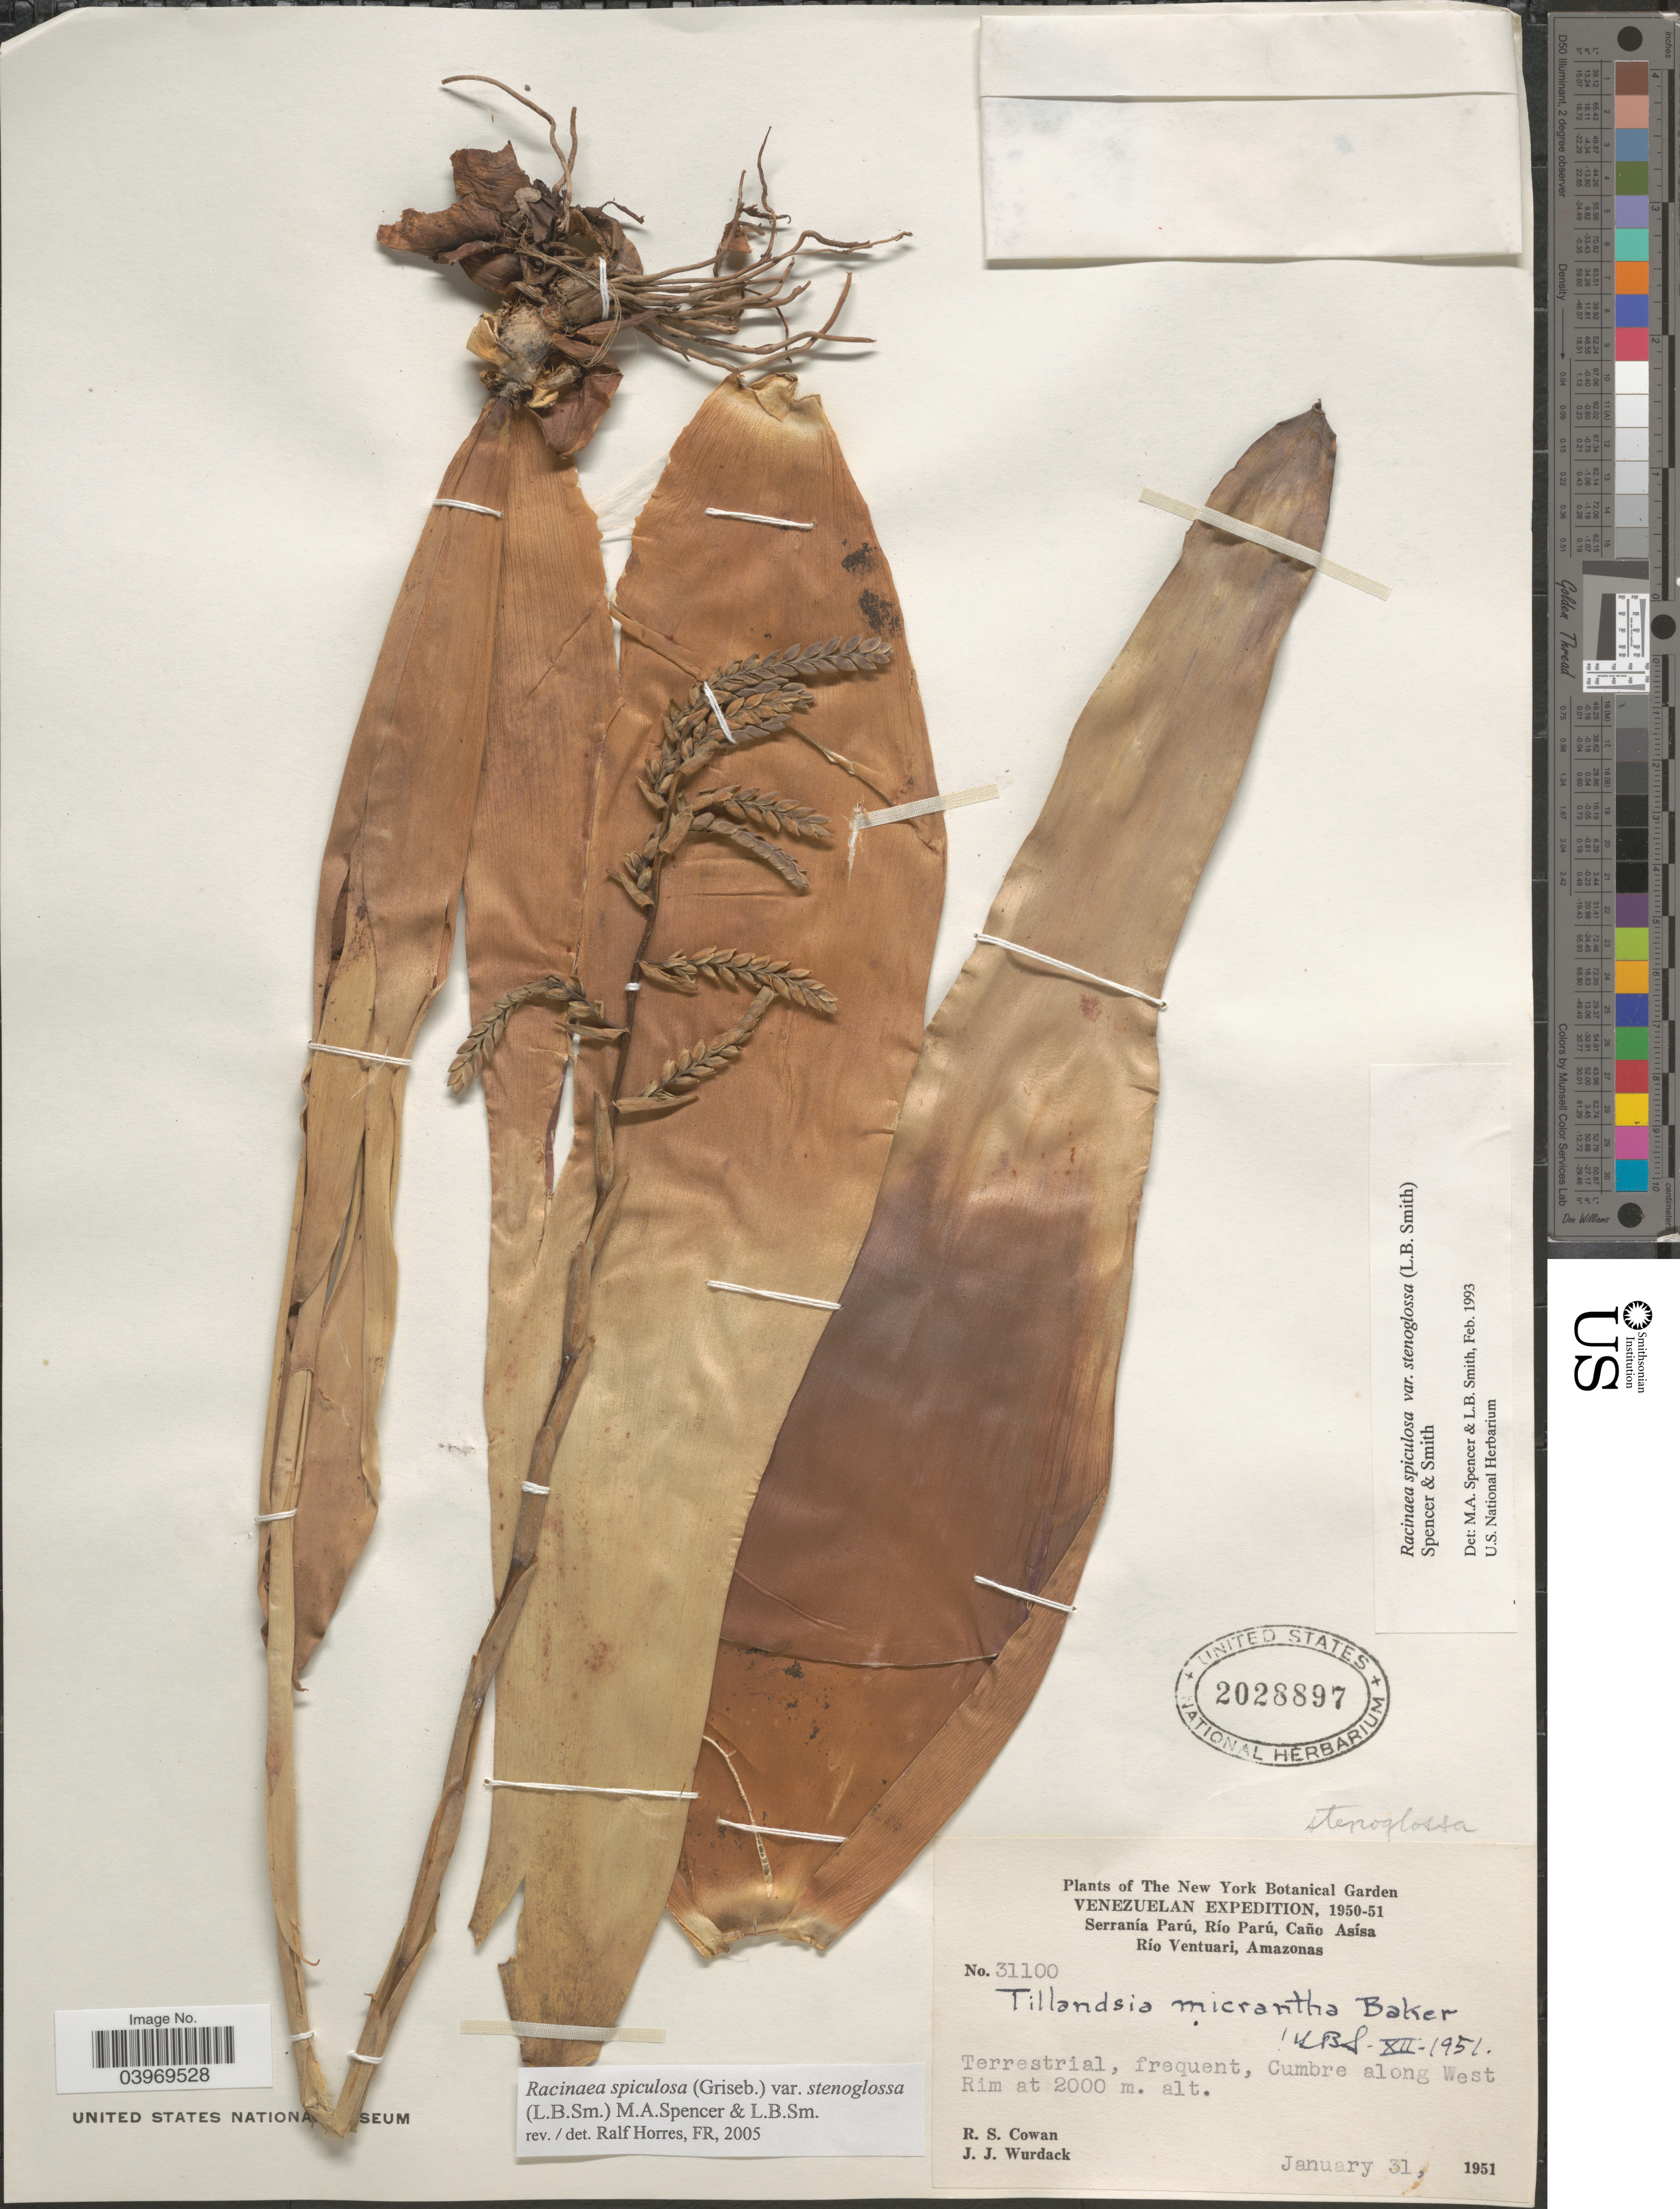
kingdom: Plantae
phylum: Tracheophyta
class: Liliopsida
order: Poales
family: Bromeliaceae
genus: Racinaea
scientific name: Racinaea spiculosa var. stenoglossa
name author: (L.B. Sm.) M.A. Spencer & L.B. Sm.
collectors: R. S. Cowan & J. J. Wurdack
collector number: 31100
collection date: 1951-01-31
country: Venezuela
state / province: Amazonas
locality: Serranía Parú, Río Parú, Caño Asísa. Río Ventuari. Cumbre along West Rim.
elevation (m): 2000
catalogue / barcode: US 2028897